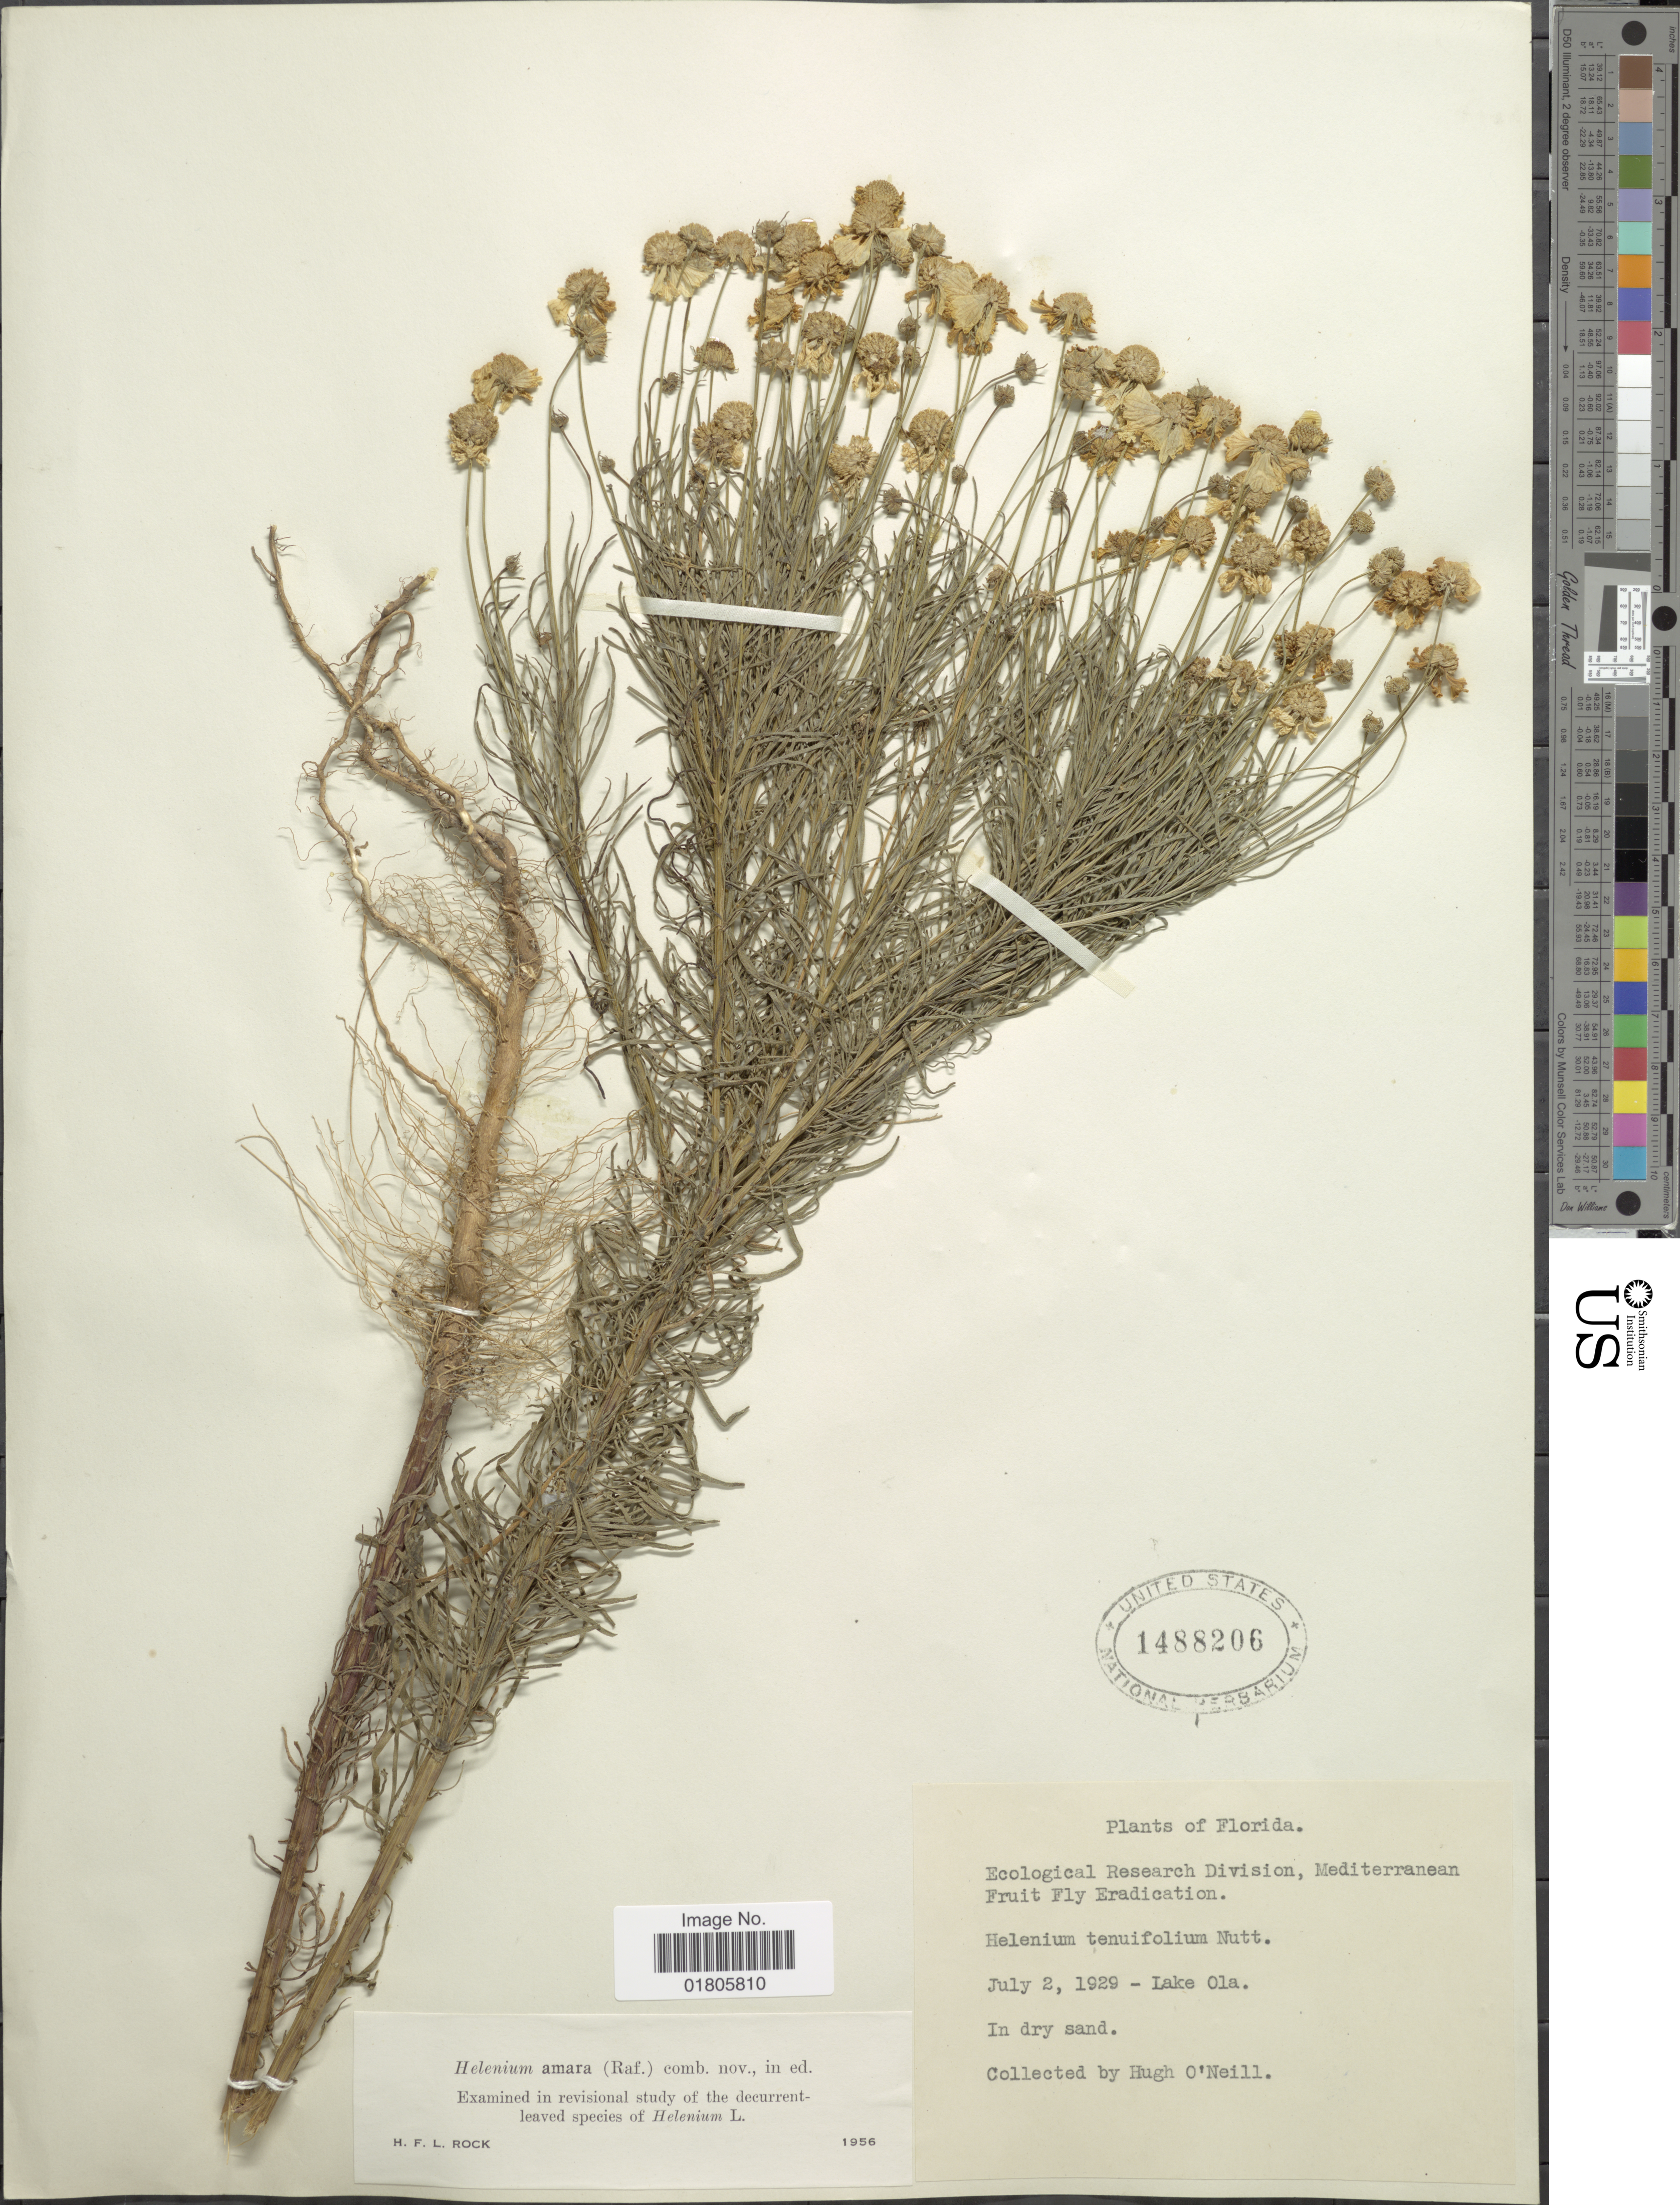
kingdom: Plantae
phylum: Tracheophyta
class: Magnoliopsida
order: Asterales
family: Asteraceae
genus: Helenium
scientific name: Helenium amarum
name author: (Raf.) H. Rock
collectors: H. O'Neill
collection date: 1929-07-02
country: United States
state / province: Florida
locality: Lake Ola.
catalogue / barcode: US 1488206